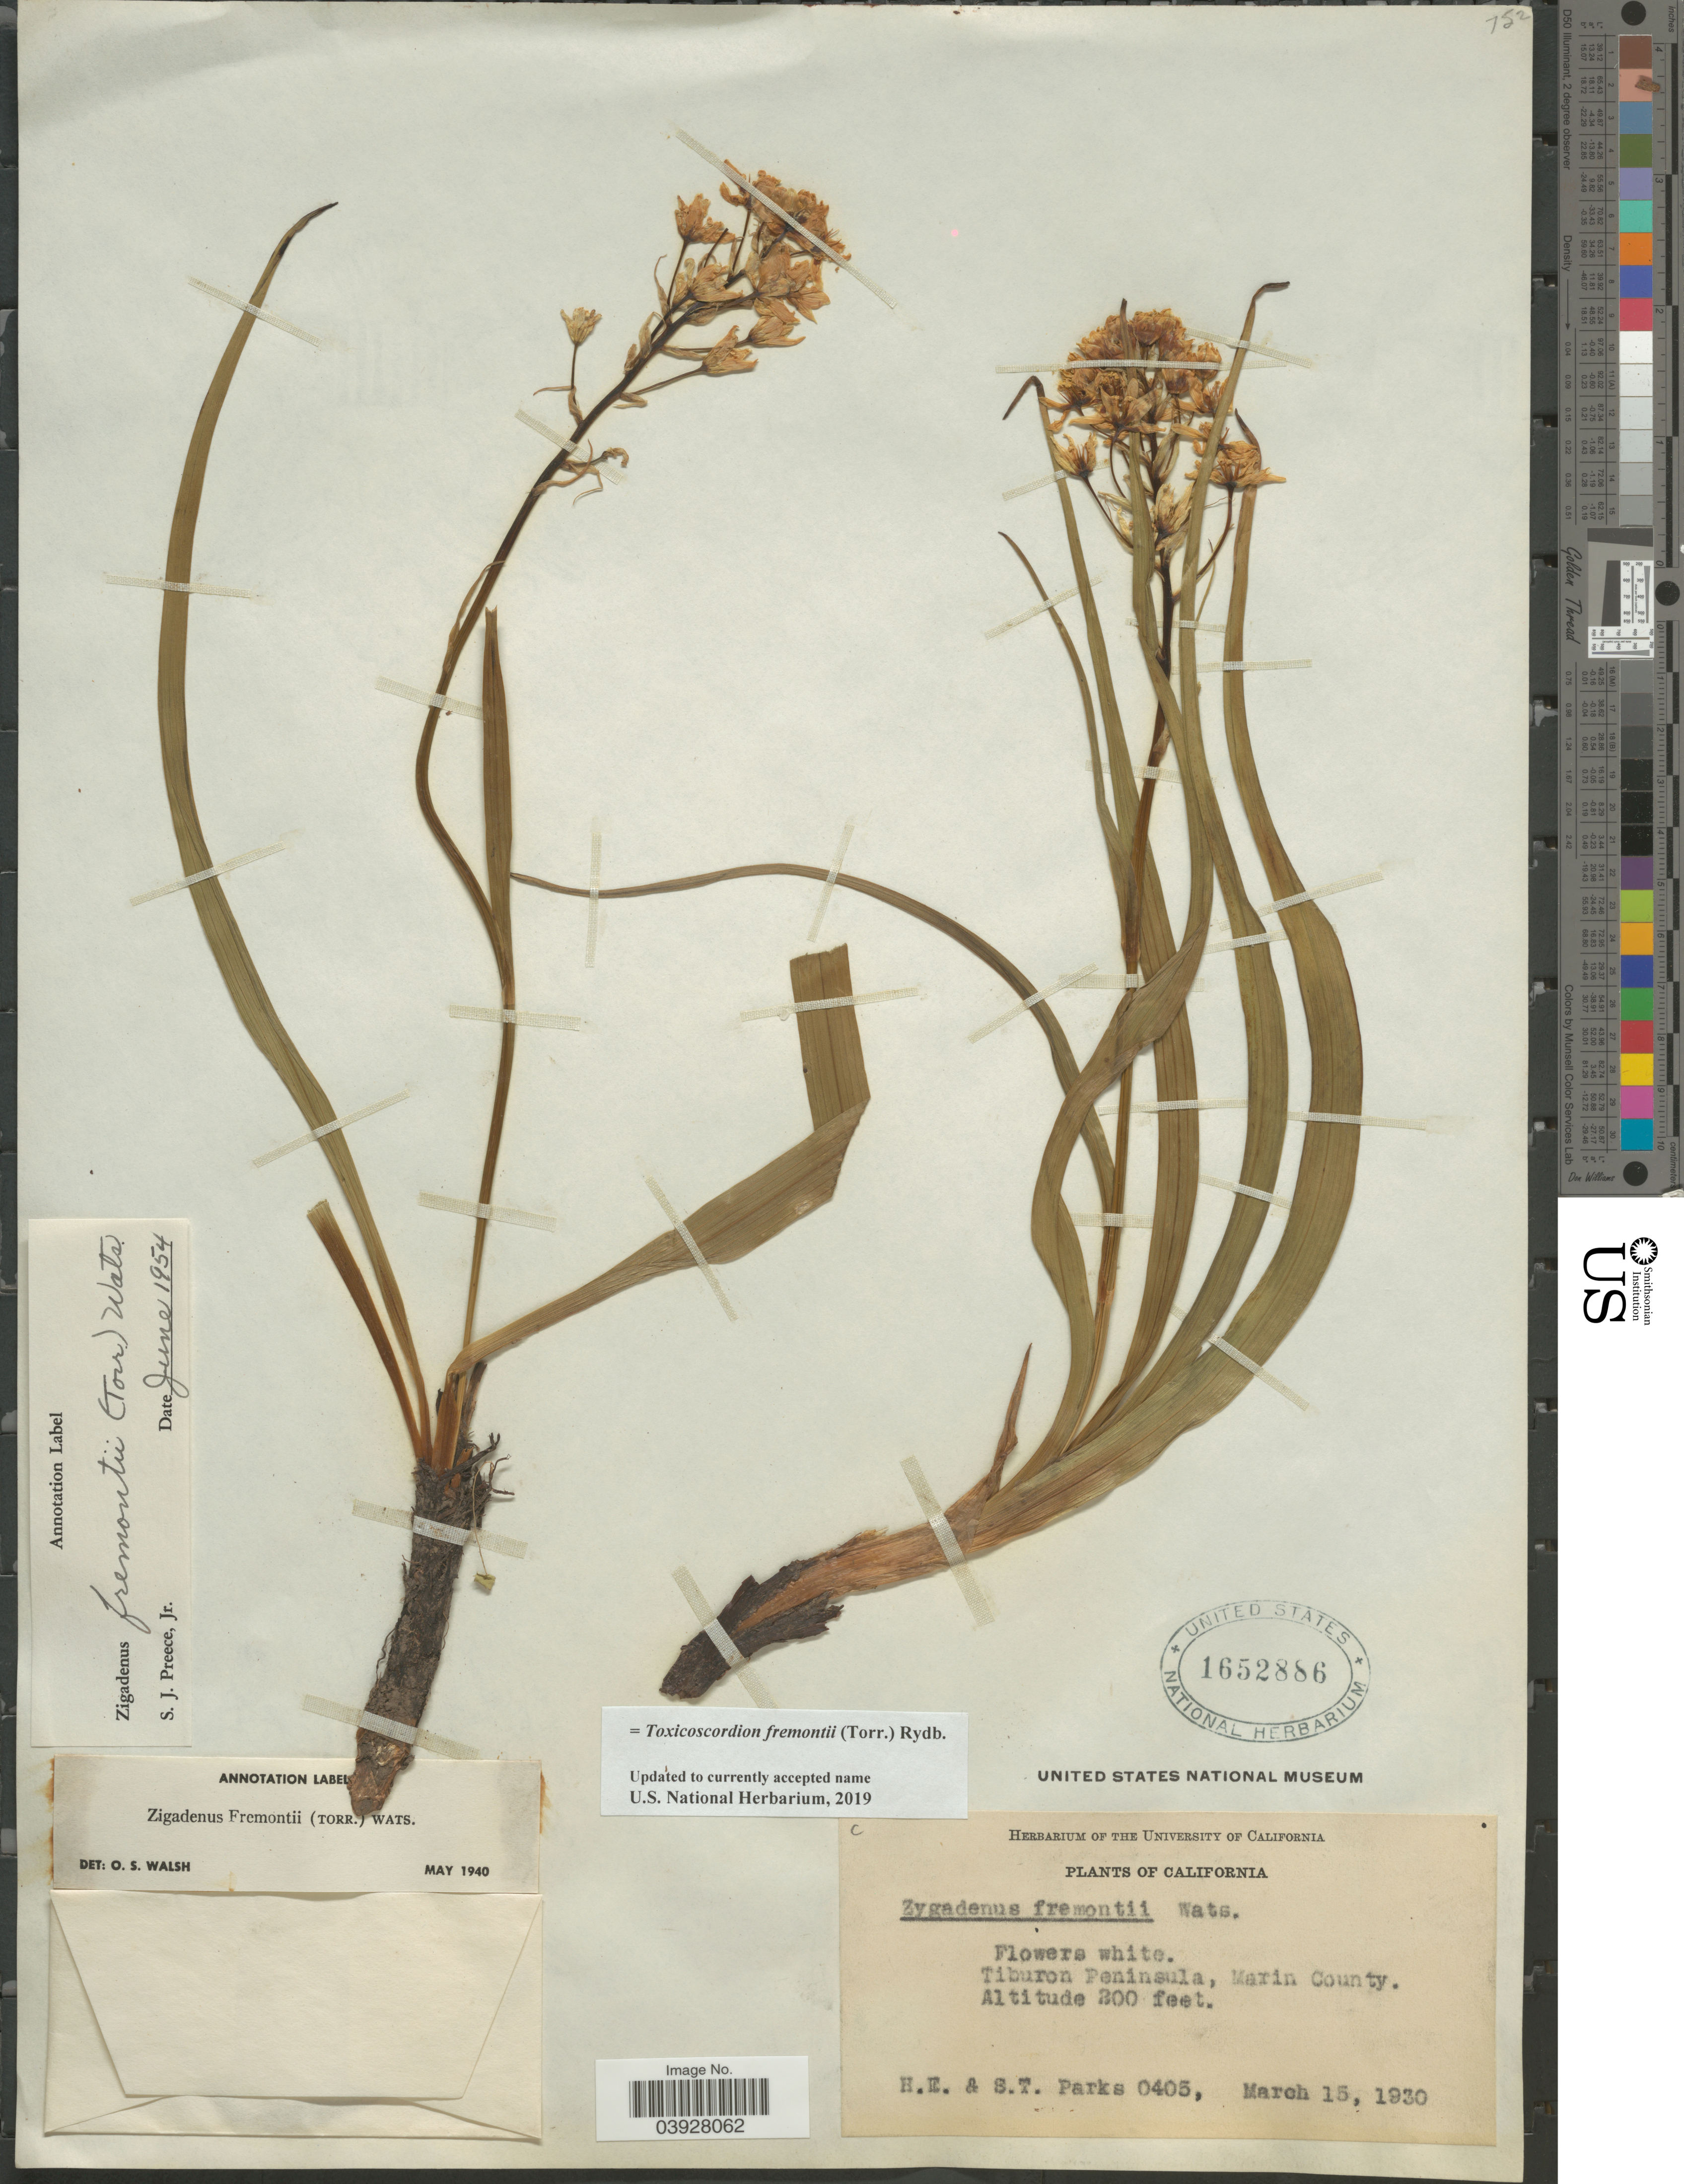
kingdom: Plantae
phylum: Tracheophyta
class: Liliopsida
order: Liliales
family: Melanthiaceae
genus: Toxicoscordion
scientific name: Toxicoscordion fremontii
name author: (Torr.) Rydb.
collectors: H. E. Parks & S. Parks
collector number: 0405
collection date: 1930-03-15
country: United States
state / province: California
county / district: Marin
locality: Tiburon Peninsula, Marin County.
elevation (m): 61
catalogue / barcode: US 1652886